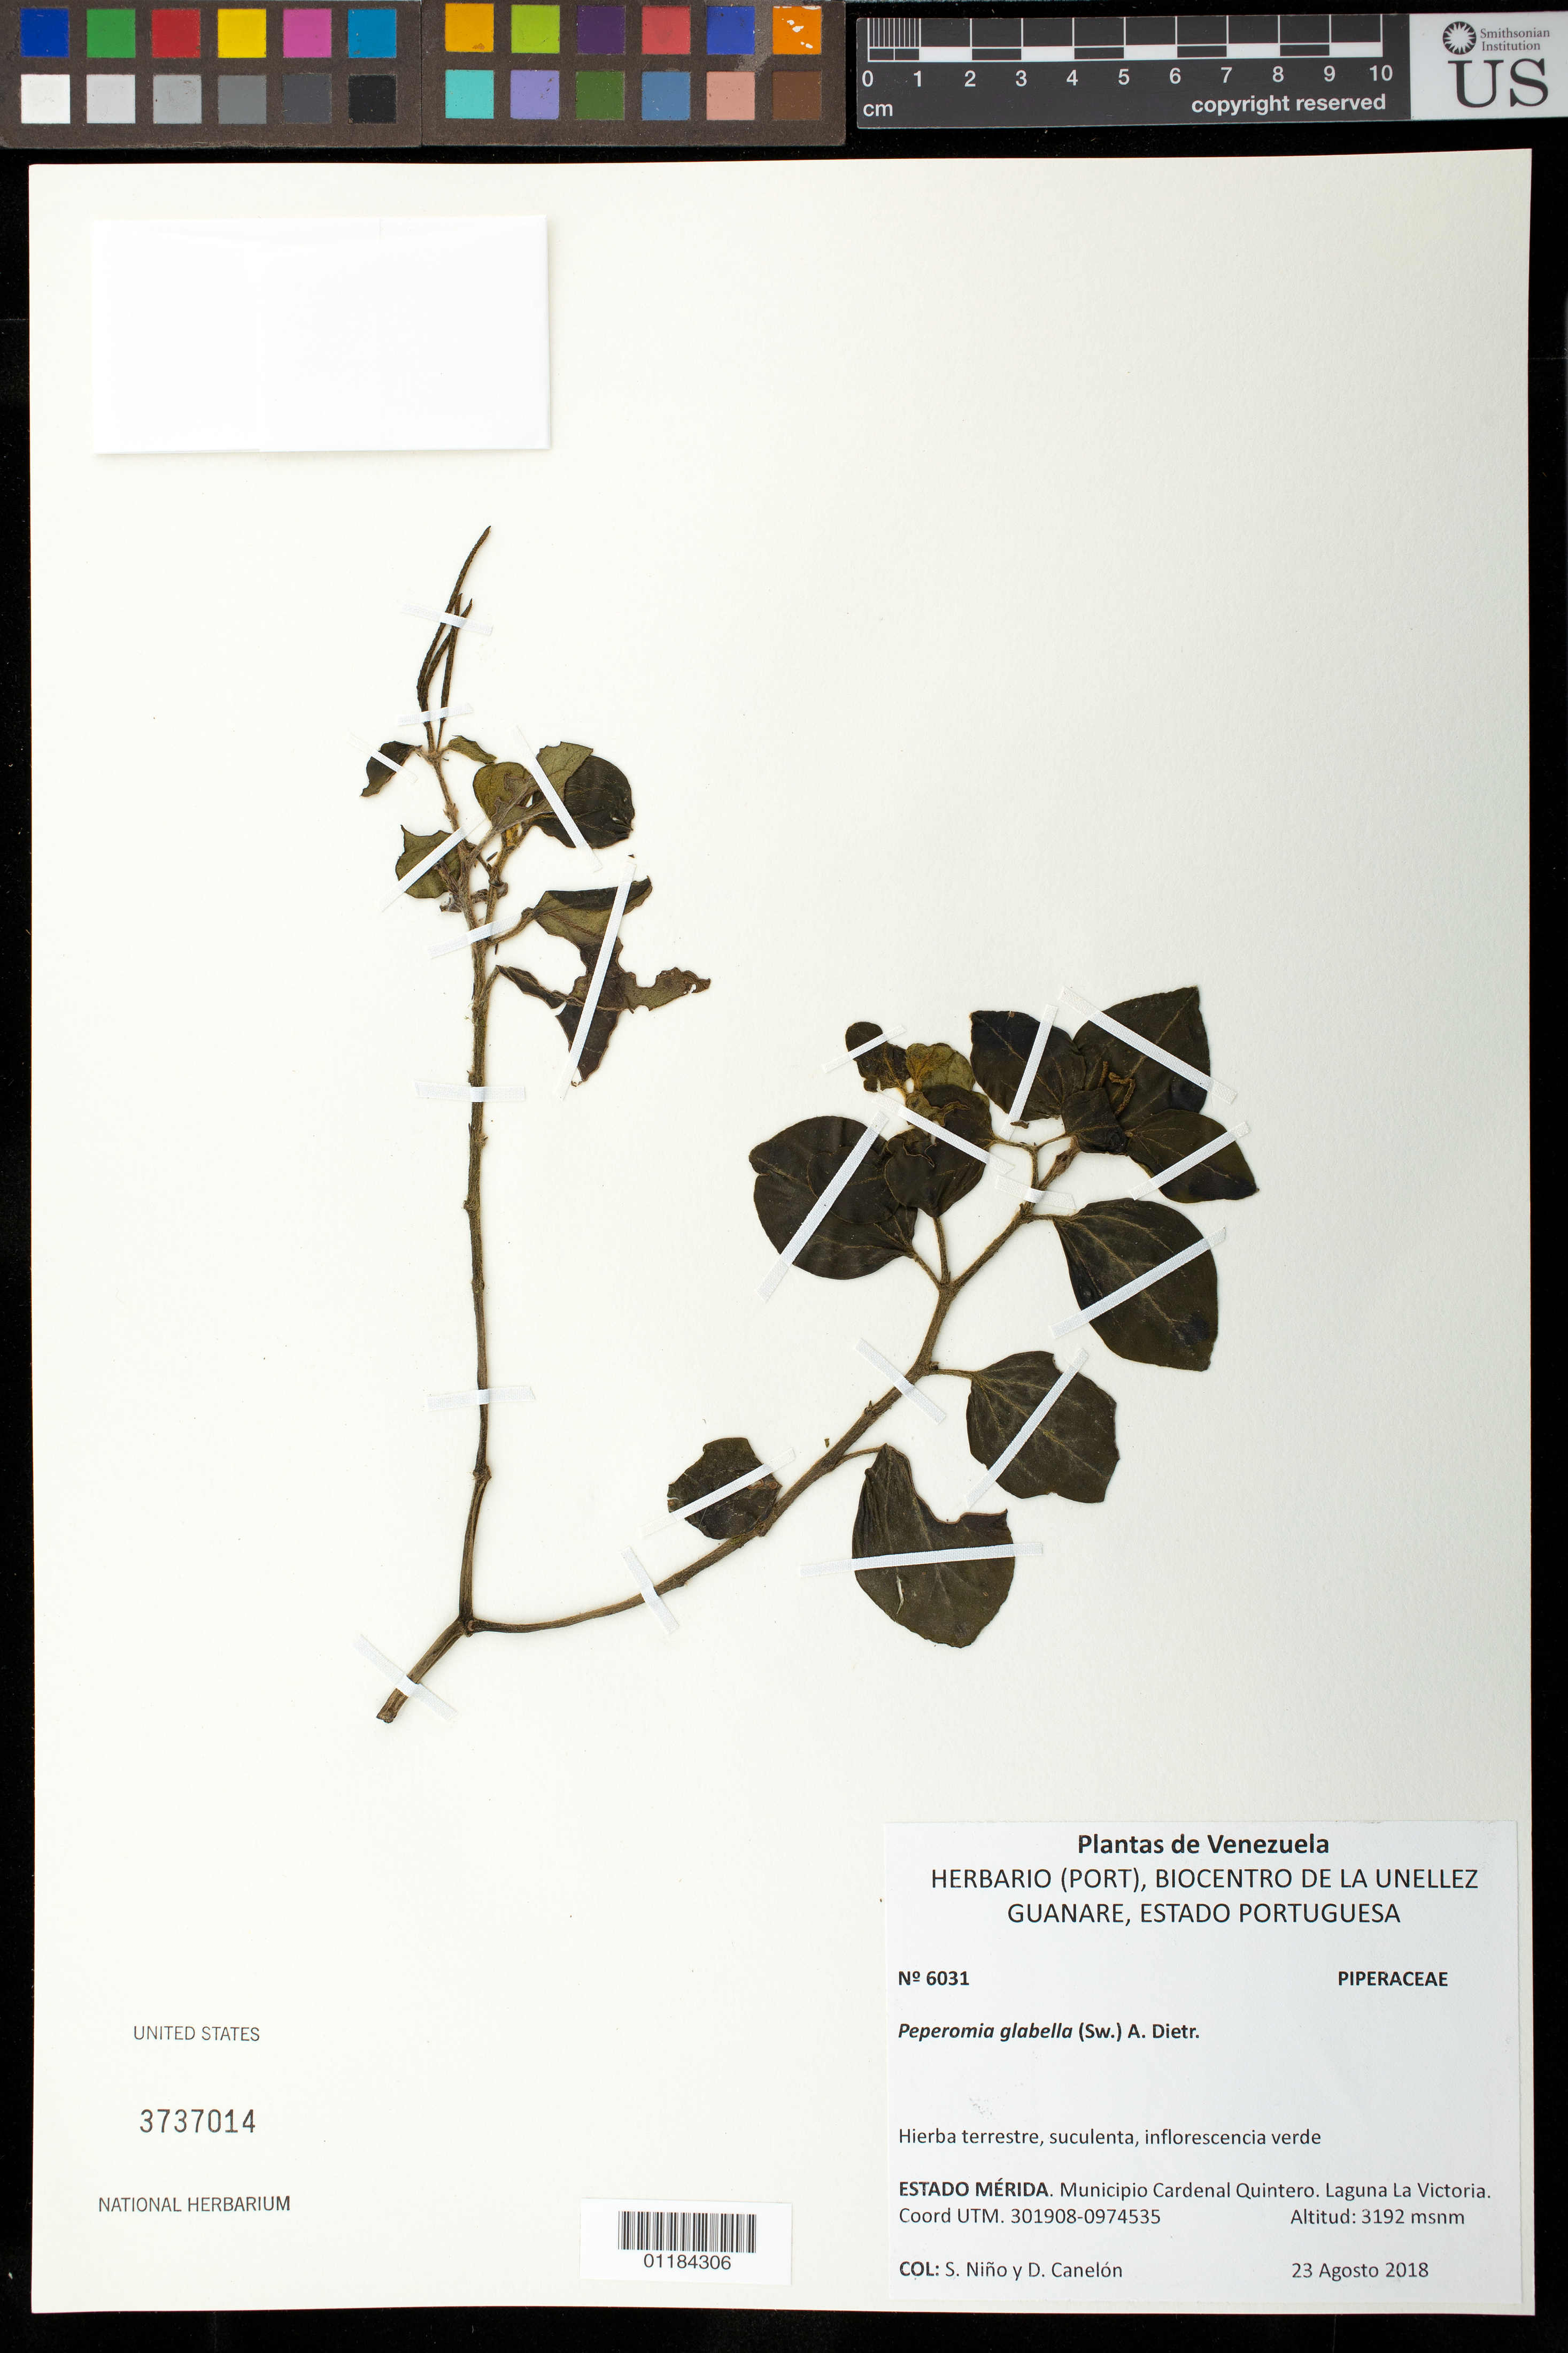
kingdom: Plantae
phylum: Tracheophyta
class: Magnoliopsida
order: Piperales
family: Piperaceae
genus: Peperomia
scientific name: Peperomia trinervula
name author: C. DC.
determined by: Niño, S. M.; Canelon, Daniela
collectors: S. M. Niño & D. Canelón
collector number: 6031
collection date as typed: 23 Agosto 2018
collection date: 2018-08-23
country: Venezuela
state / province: Mérida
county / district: Cardenal Quintero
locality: Laguna La Victoria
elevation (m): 3192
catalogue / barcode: US 3737014